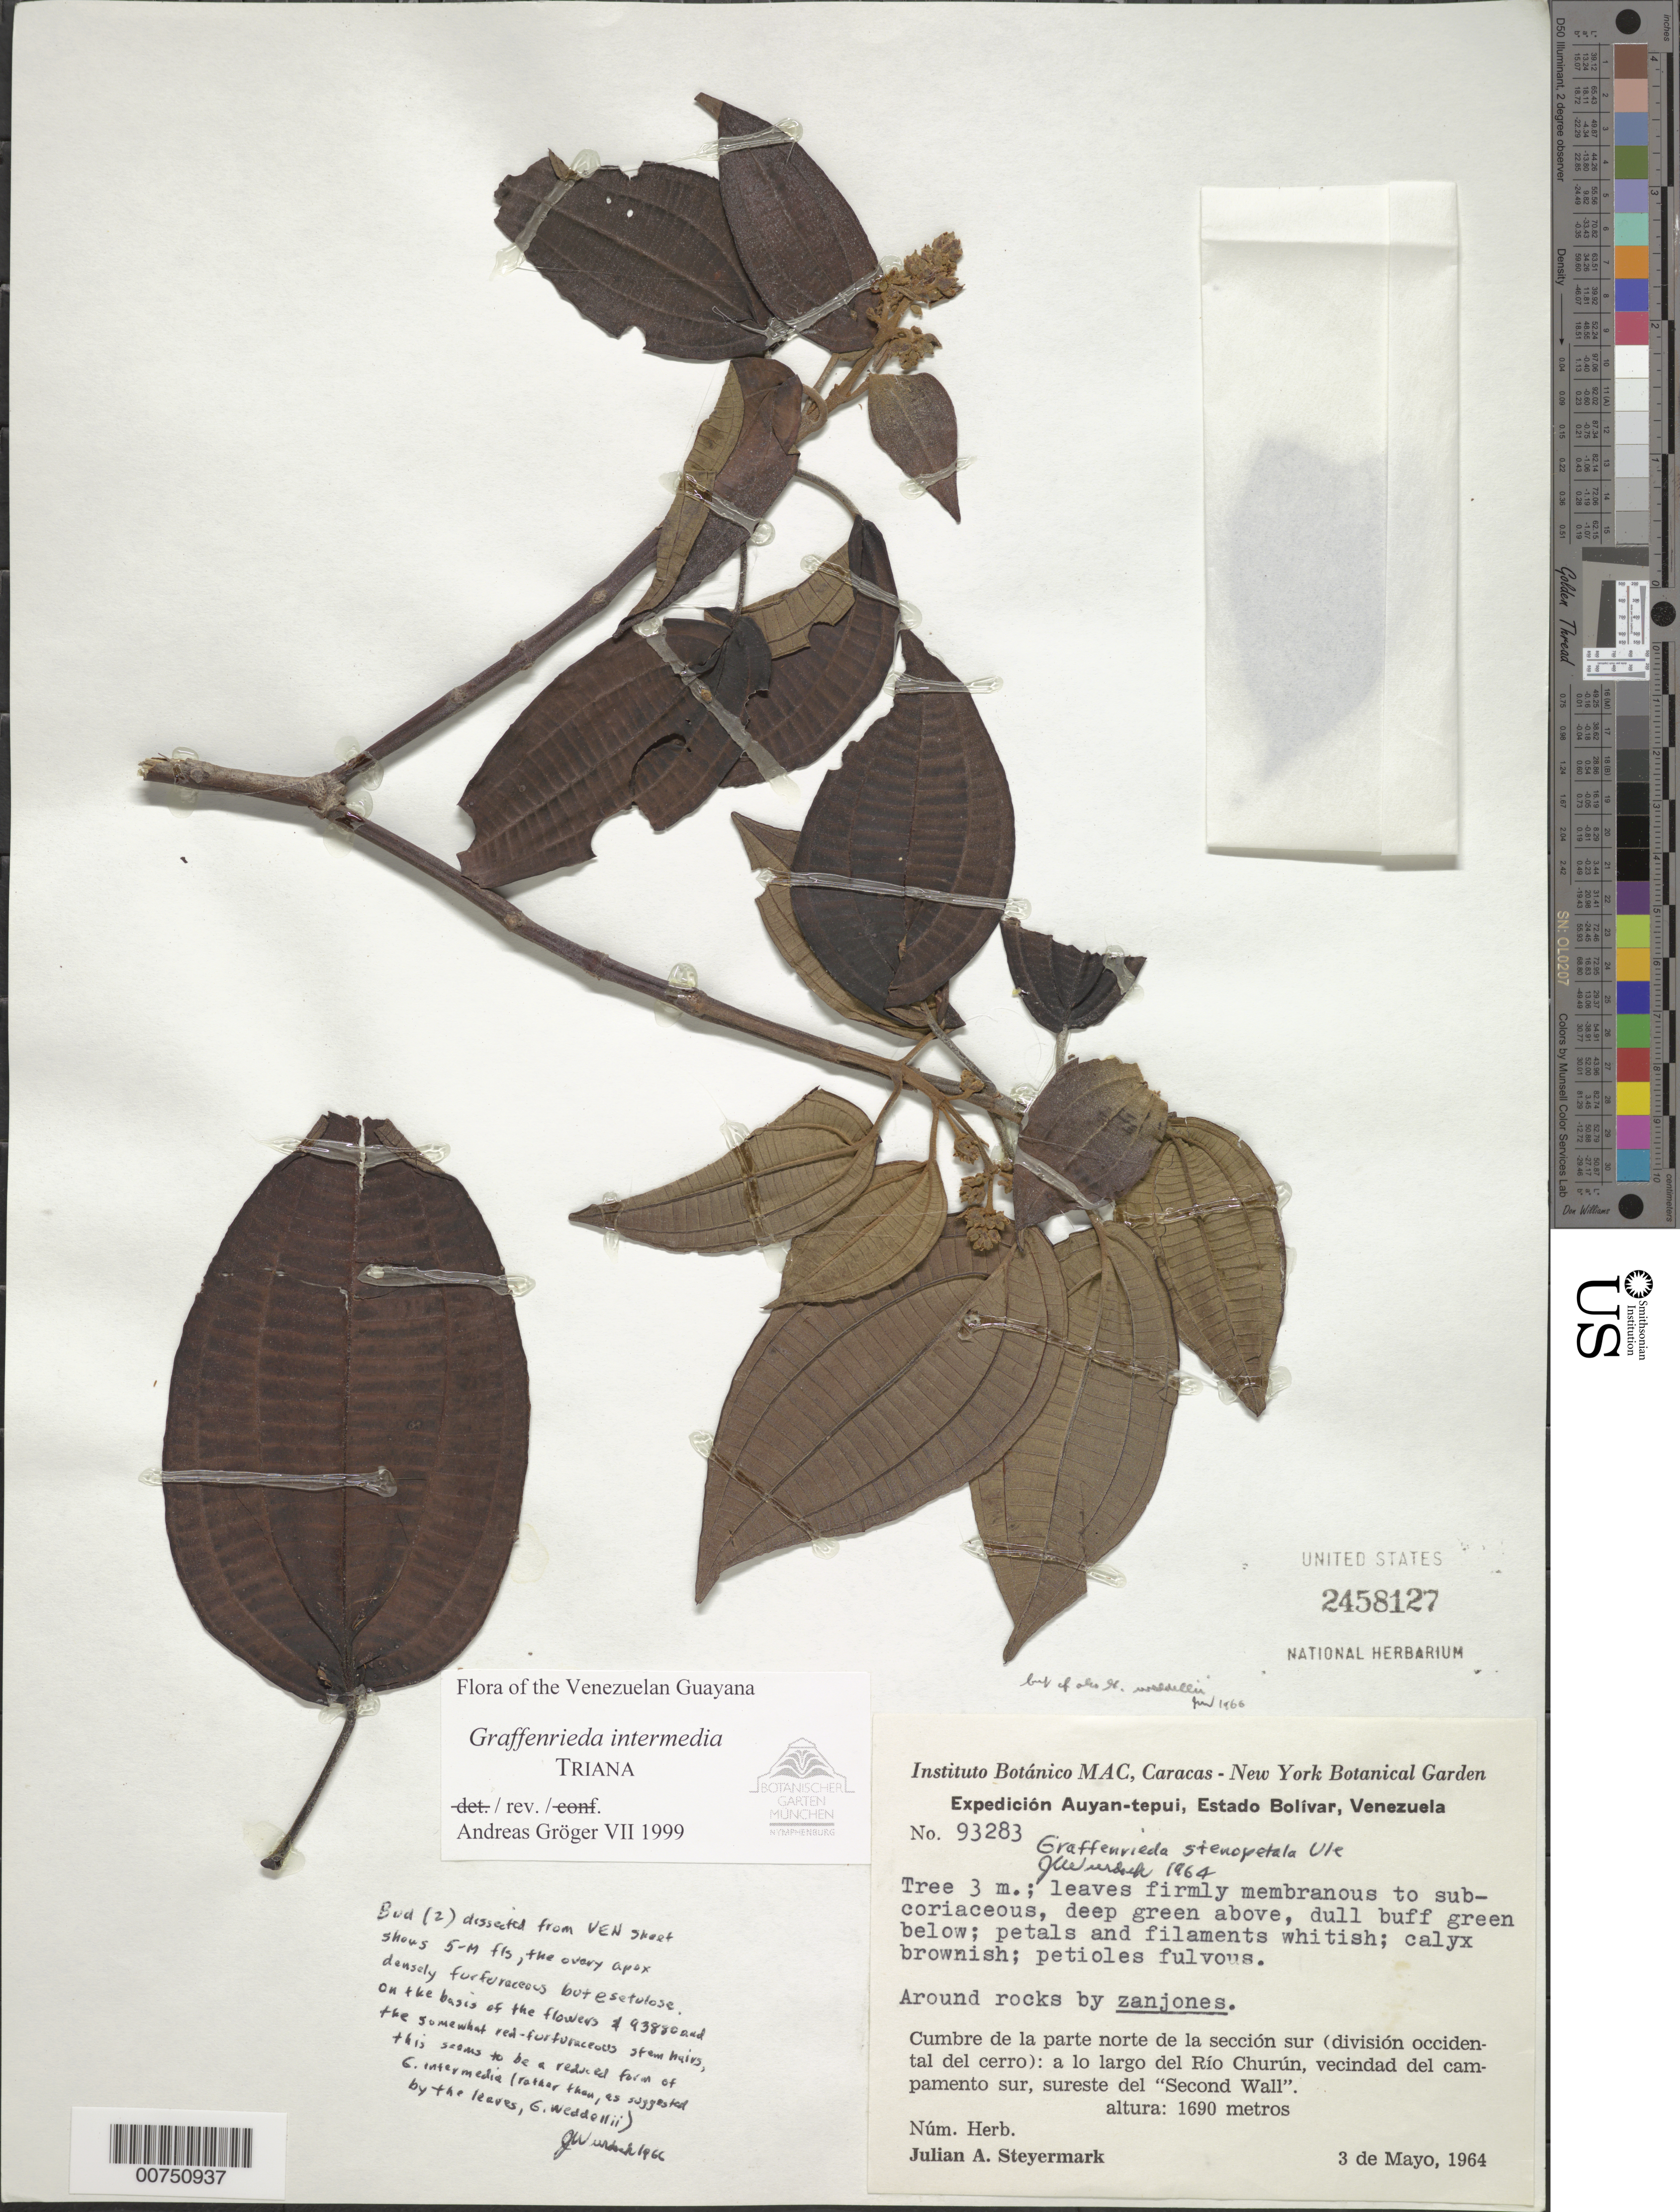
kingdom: Plantae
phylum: Tracheophyta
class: Magnoliopsida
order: Myrtales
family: Melastomataceae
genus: Graffenrieda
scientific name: Graffenrieda intermedia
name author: Triana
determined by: Gröger, A.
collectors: J. Steyermark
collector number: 93283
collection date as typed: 3-May-64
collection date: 1964-05-03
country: Venezuela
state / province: Bolívar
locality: Auyan-tepuí, Río Churún, vec del campamento sur, SE del "Second Wall"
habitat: Around rocks by zanjones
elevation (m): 1690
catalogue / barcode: US 2458127